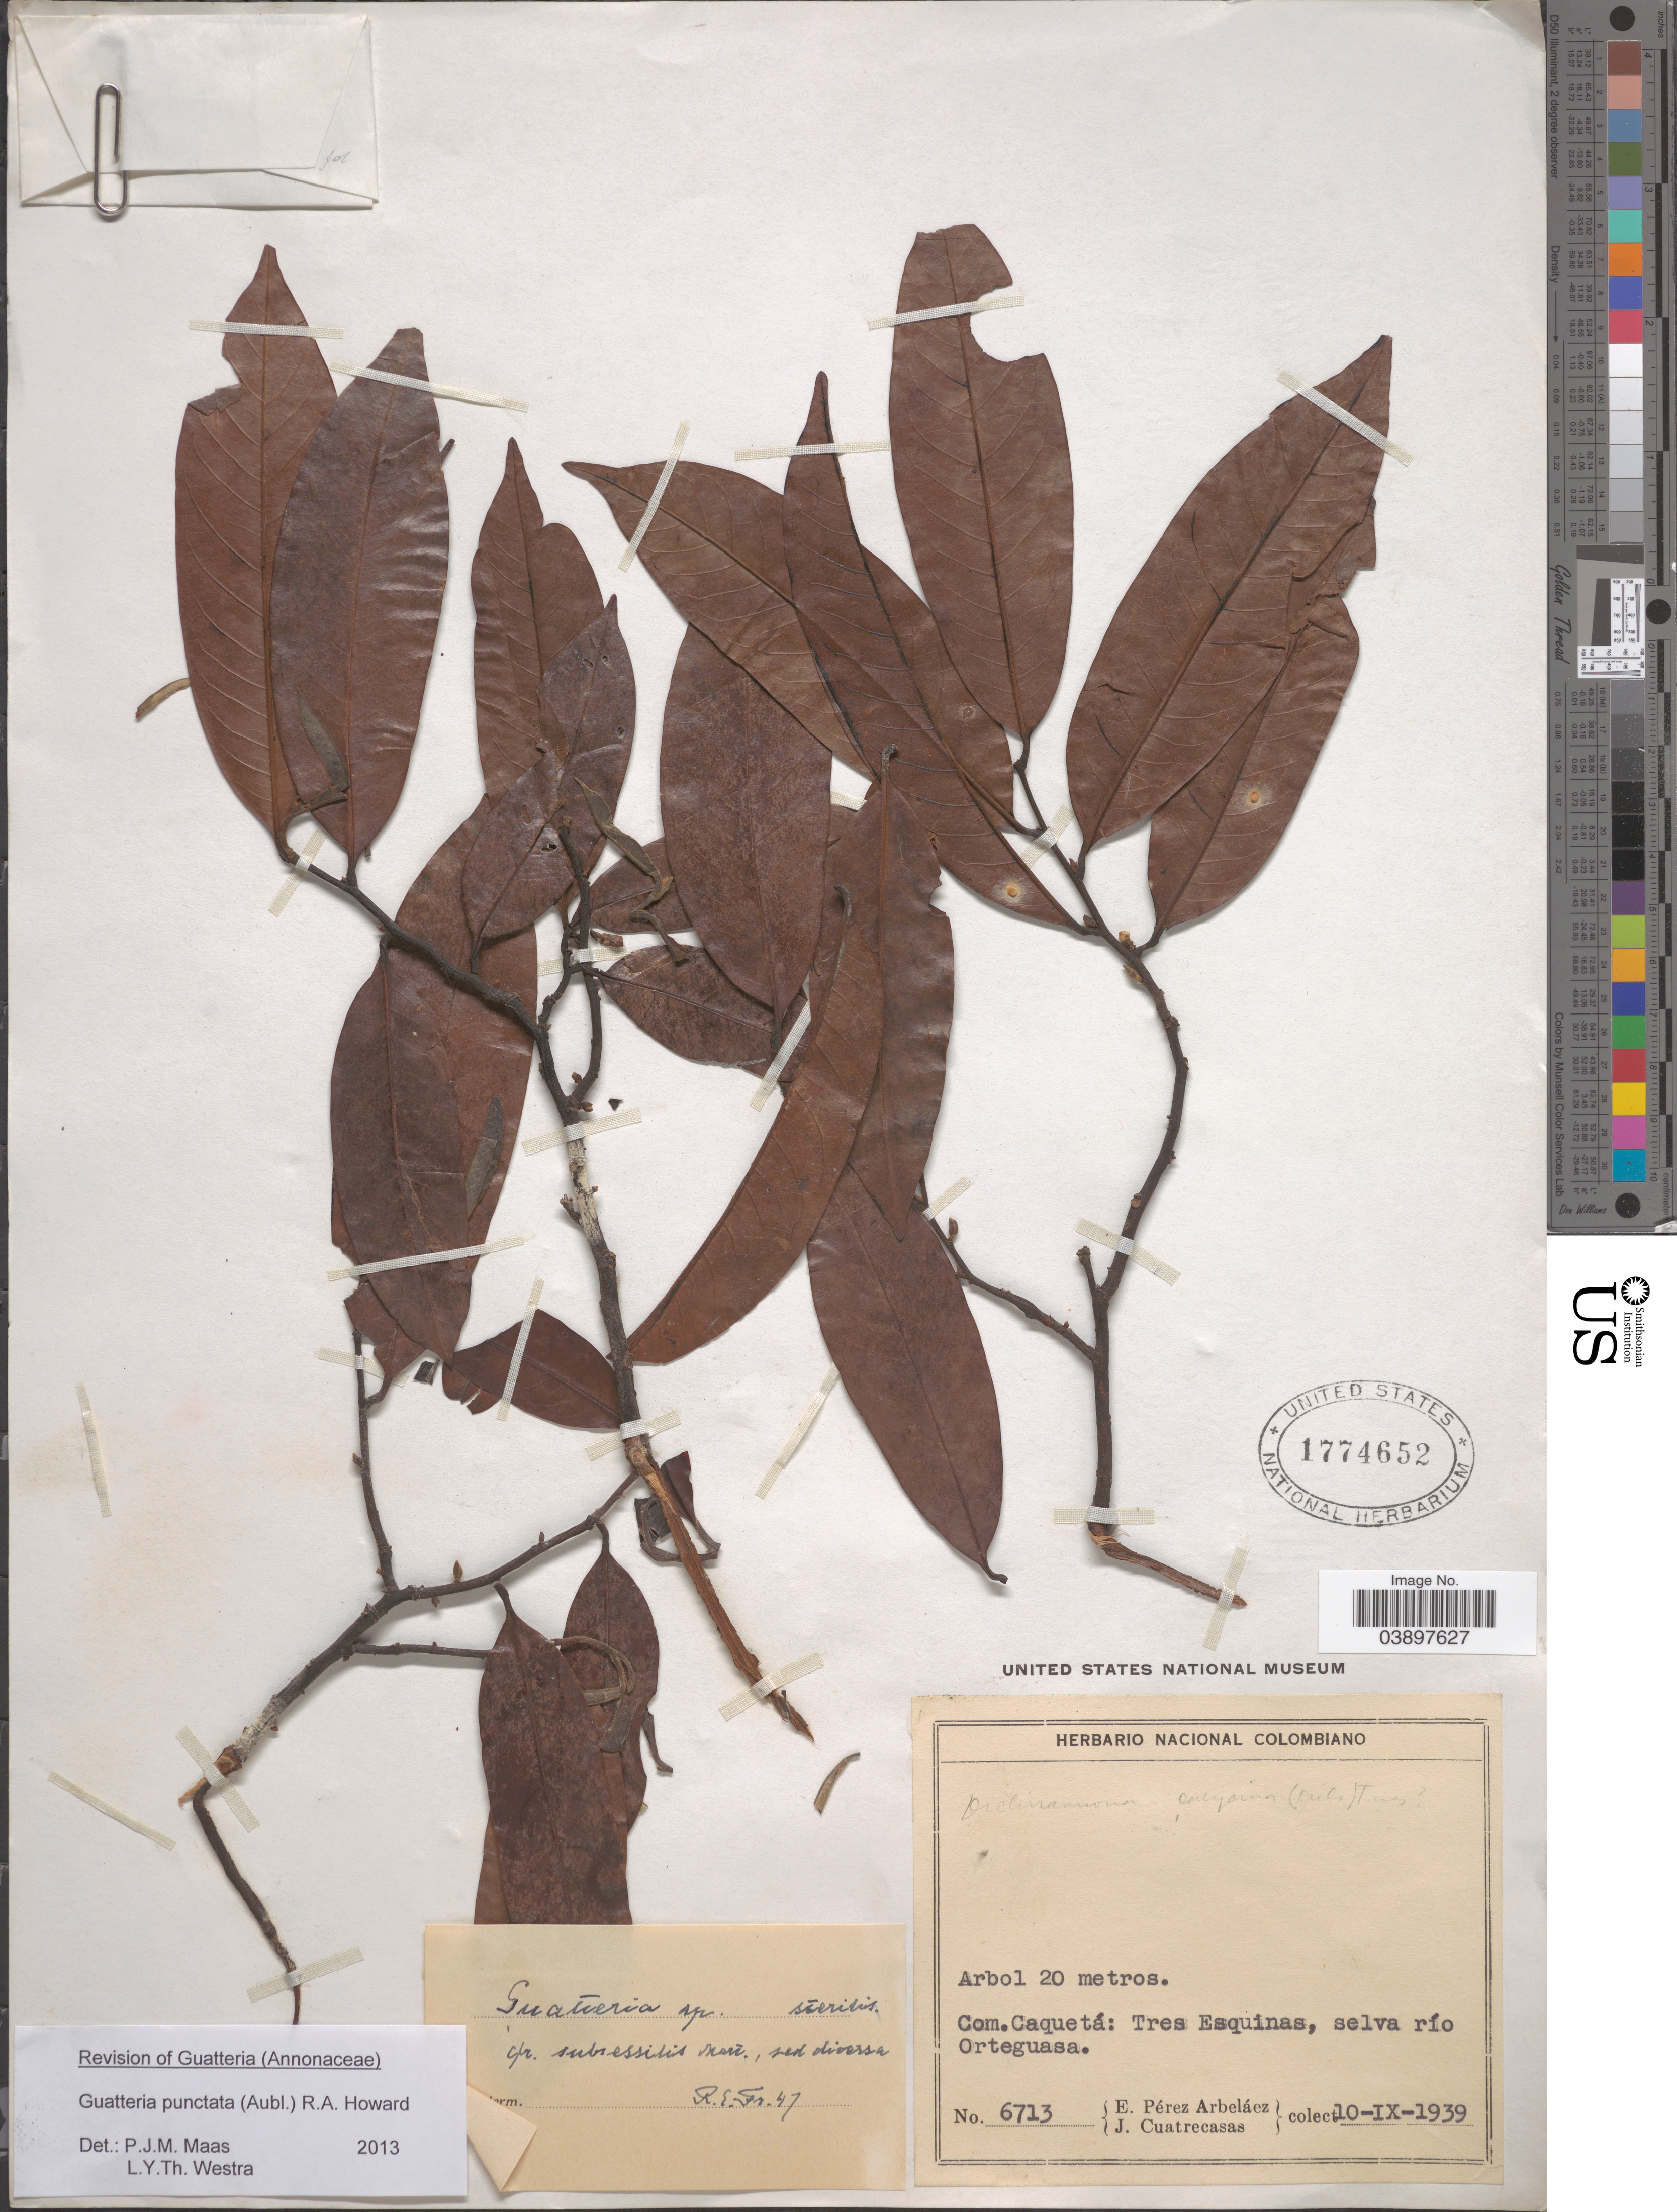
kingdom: Plantae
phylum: Tracheophyta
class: Magnoliopsida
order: Magnoliales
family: Annonaceae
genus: Guatteria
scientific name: Guatteria punctata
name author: (Aubl.) R.A. Howard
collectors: E. Pérez Arbeláez & J. Cuatrecasas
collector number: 6713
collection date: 1939-09-10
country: Colombia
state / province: Caquetá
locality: Com. Caquetá: Tres Esquinas, selva río Orteguasa.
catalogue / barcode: US 1774652